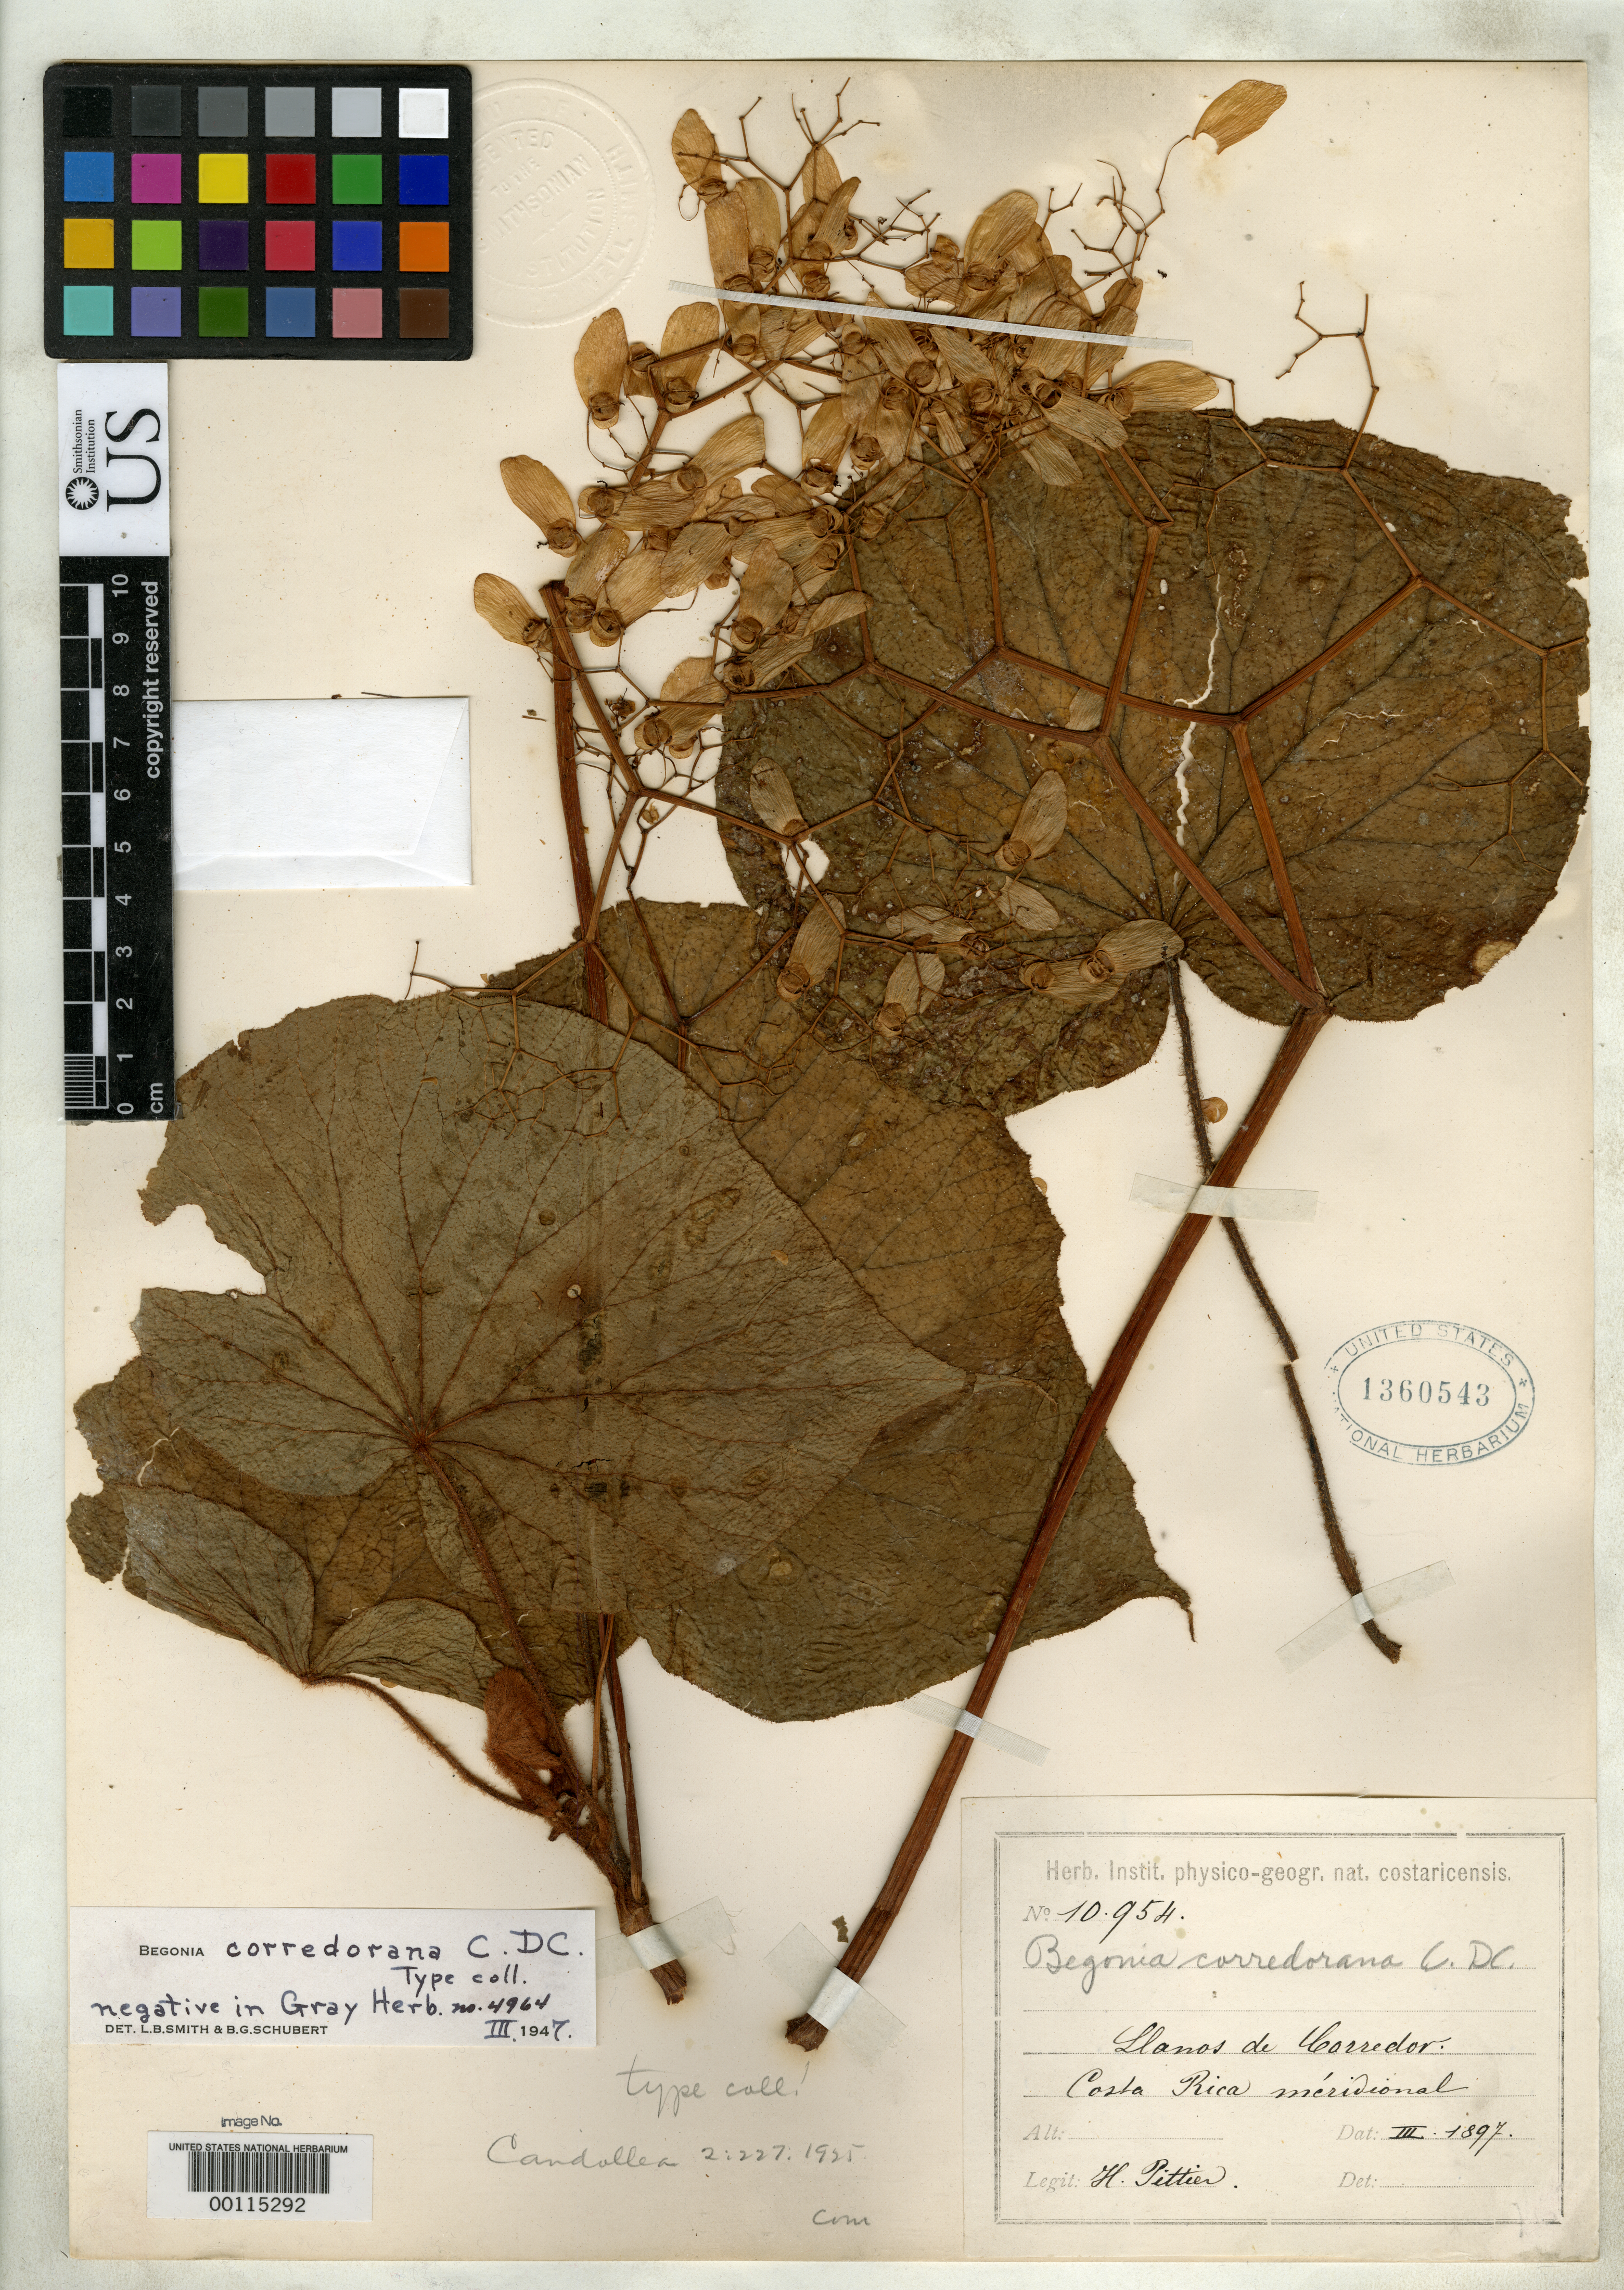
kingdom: Plantae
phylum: Tracheophyta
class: Magnoliopsida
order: Cucurbitales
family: Begoniaceae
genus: Begonia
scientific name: Begonia corredorana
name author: C. DC.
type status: Isotype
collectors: H. F. Pittier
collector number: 10954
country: Costa Rica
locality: "Llanos de Corredor"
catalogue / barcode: US 1360543